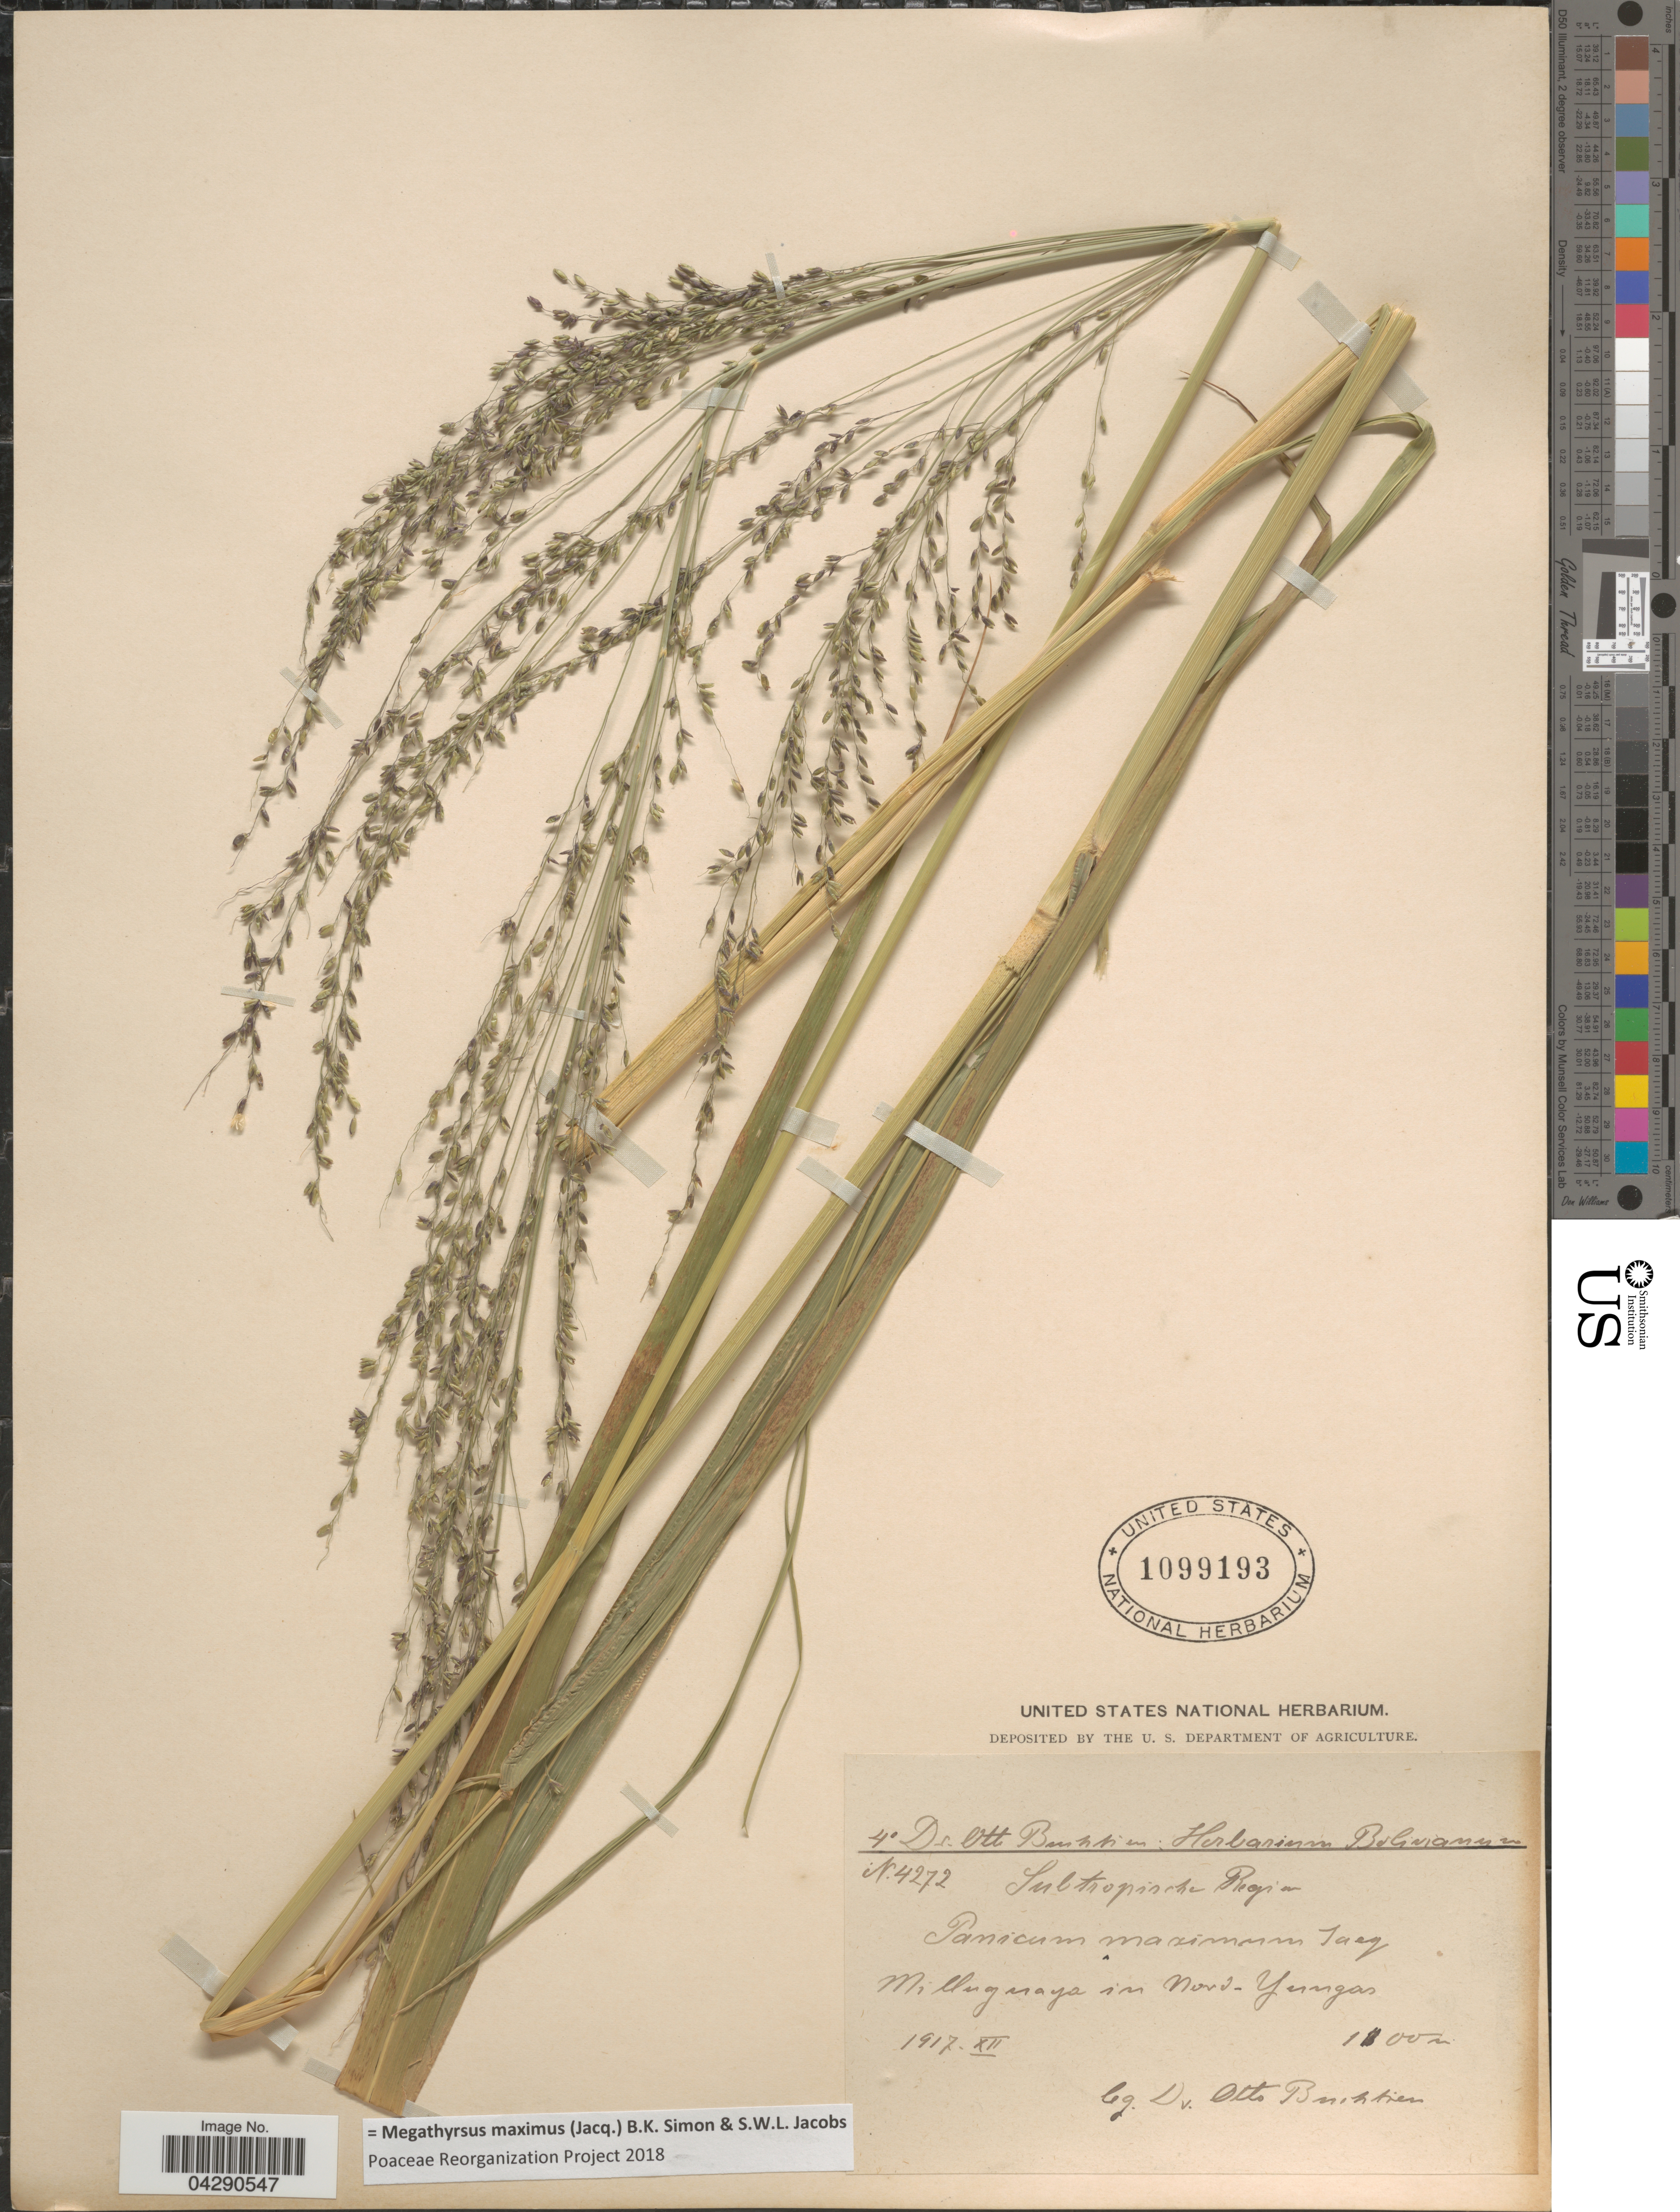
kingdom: Plantae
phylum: Tracheophyta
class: Liliopsida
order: Poales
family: Poaceae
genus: Megathyrsus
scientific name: Megathyrsus maximus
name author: (Jacq.) B.K. Simon & S.W.L. Jacobs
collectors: O. Buchtien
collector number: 4272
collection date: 1917-12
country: Bolivia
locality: Subtropische Region. Milluguaya in Nord-Yungas.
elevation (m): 1100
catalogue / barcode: US 1099193